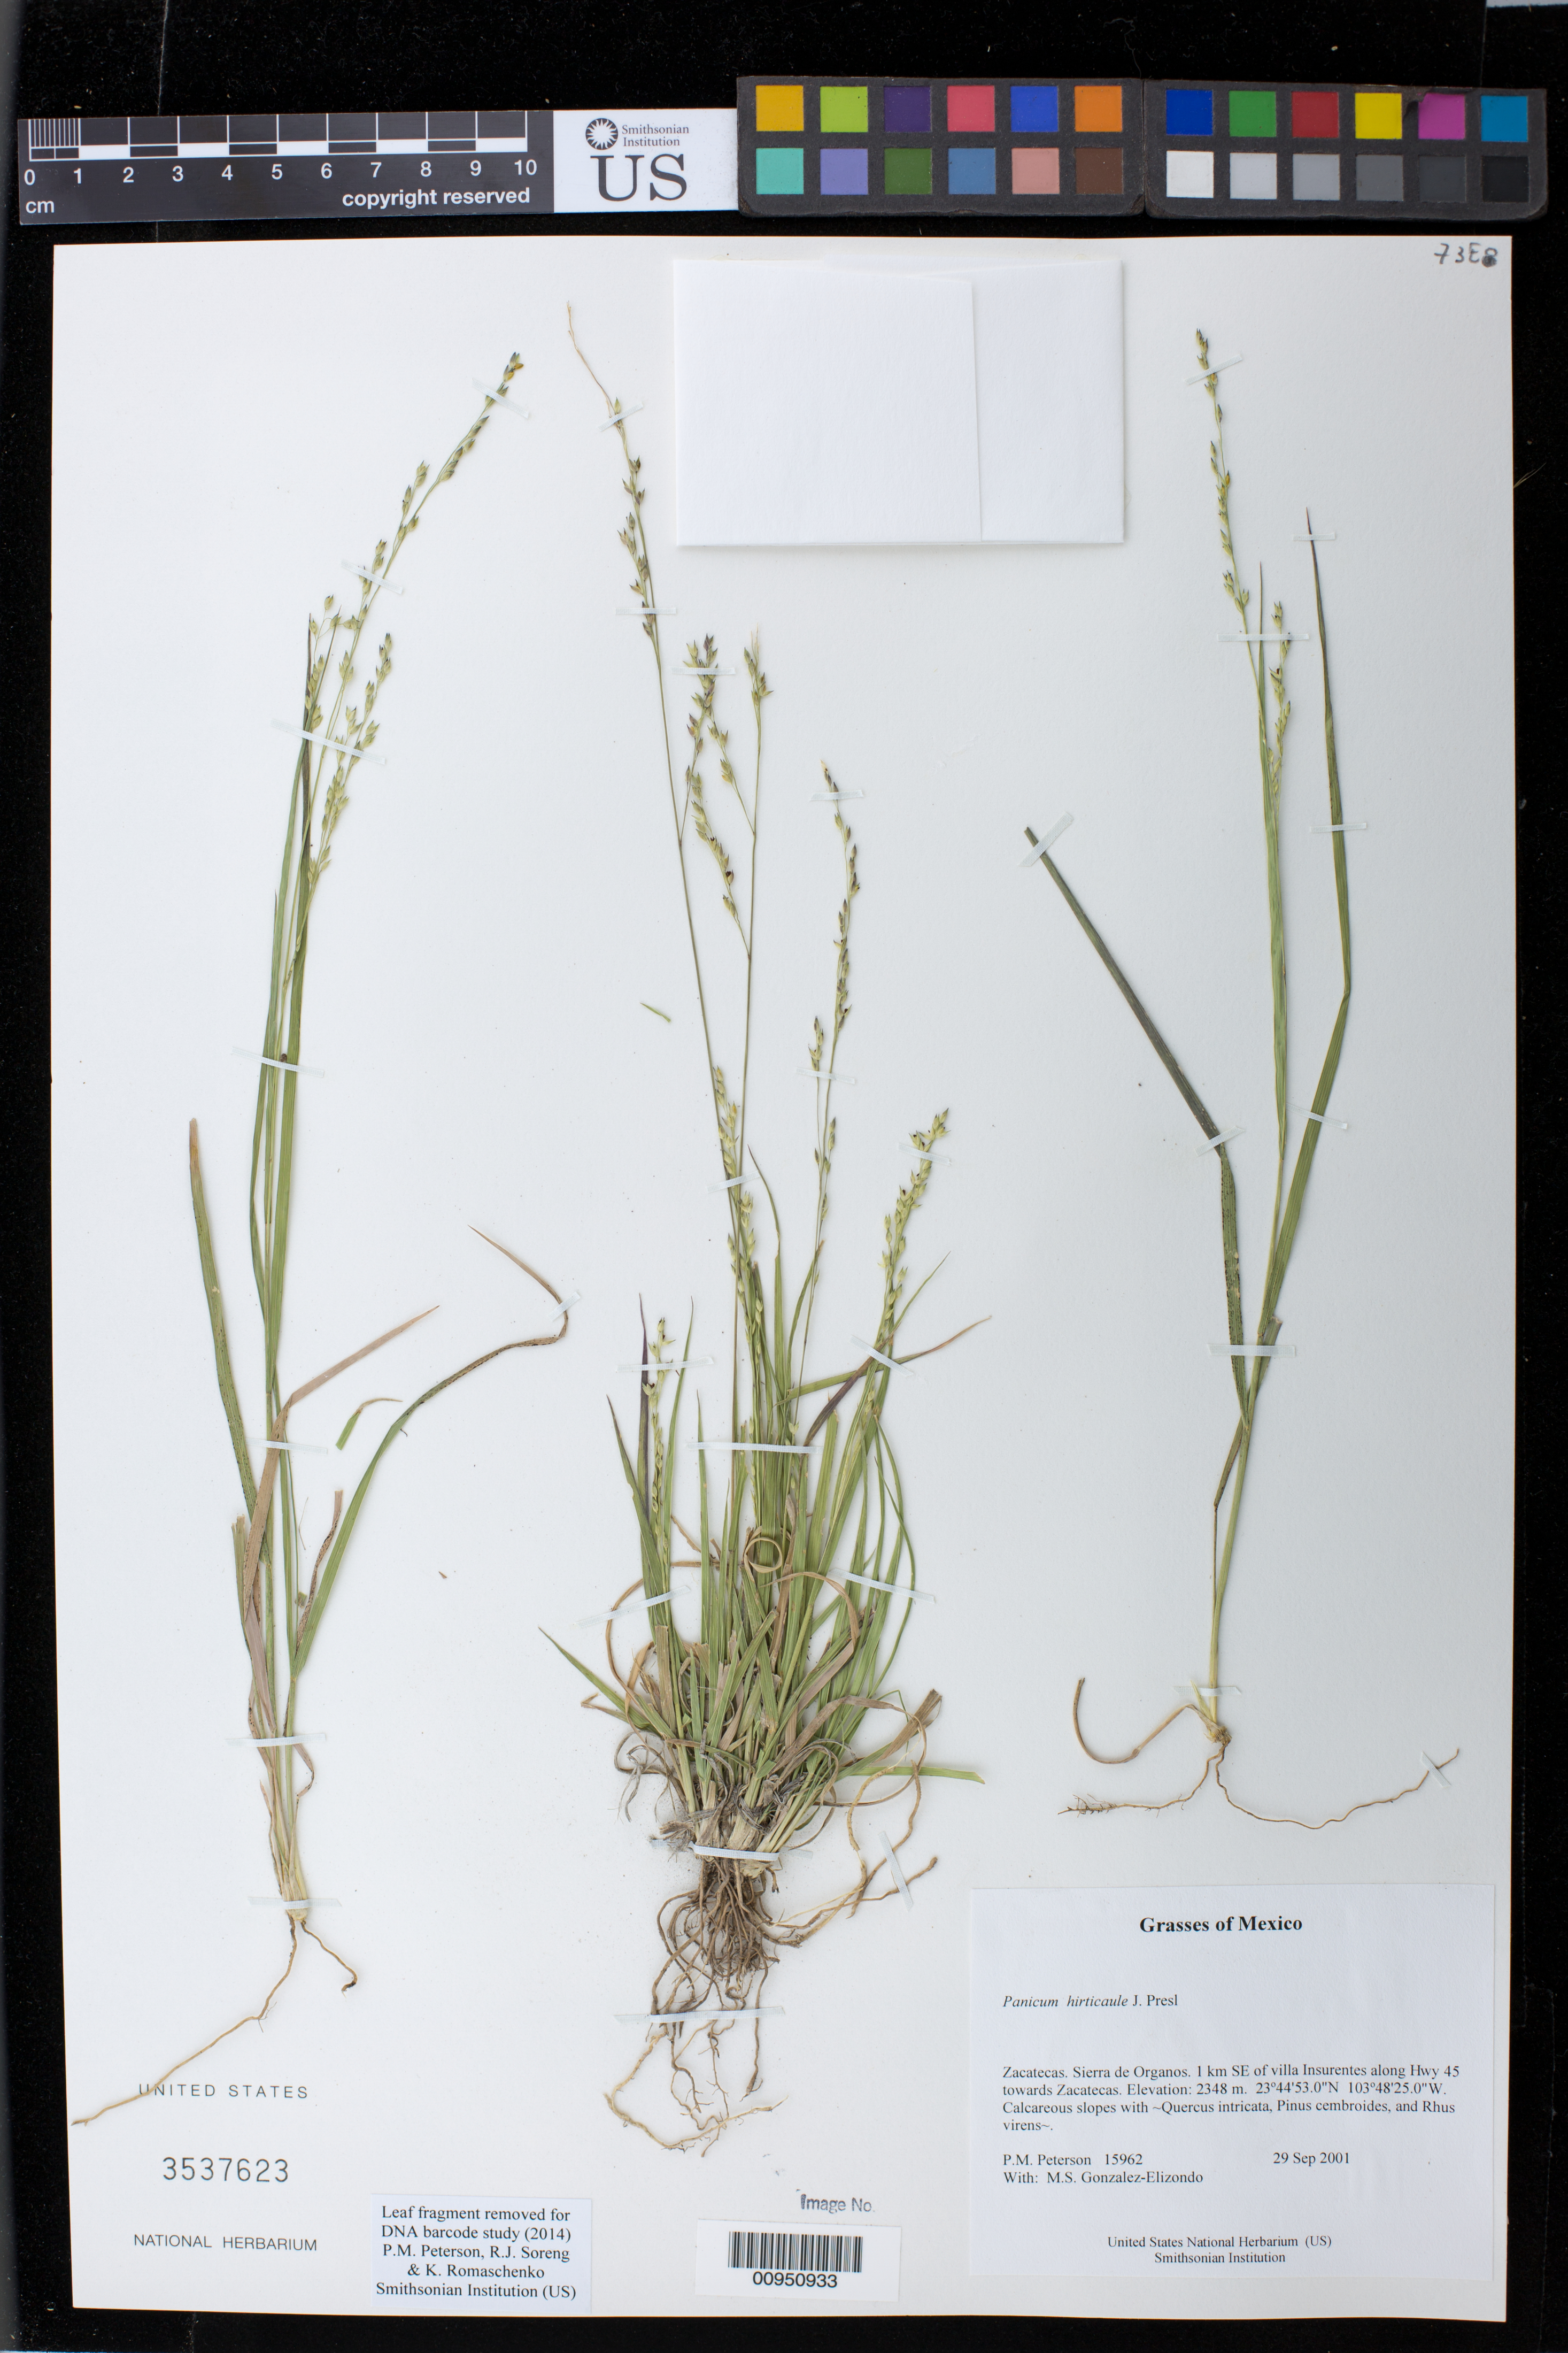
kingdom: Plantae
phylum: Tracheophyta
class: Liliopsida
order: Poales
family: Poaceae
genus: Panicum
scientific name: Panicum hirticaule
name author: J. Presl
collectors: P. M. Peterson & M. S. González-Elizondo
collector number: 15962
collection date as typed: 29 Sep 2001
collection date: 2001-09-29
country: Mexico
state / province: Zacatecas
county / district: Sierra de Organos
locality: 1 km SE of villa Insurentes along Hwy 45 towards Zacatecas.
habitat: Calcareous slopes with ~Quercus intricata, Pinus cembroides, and Rhus virens~.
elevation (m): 2348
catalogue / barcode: US 3537623